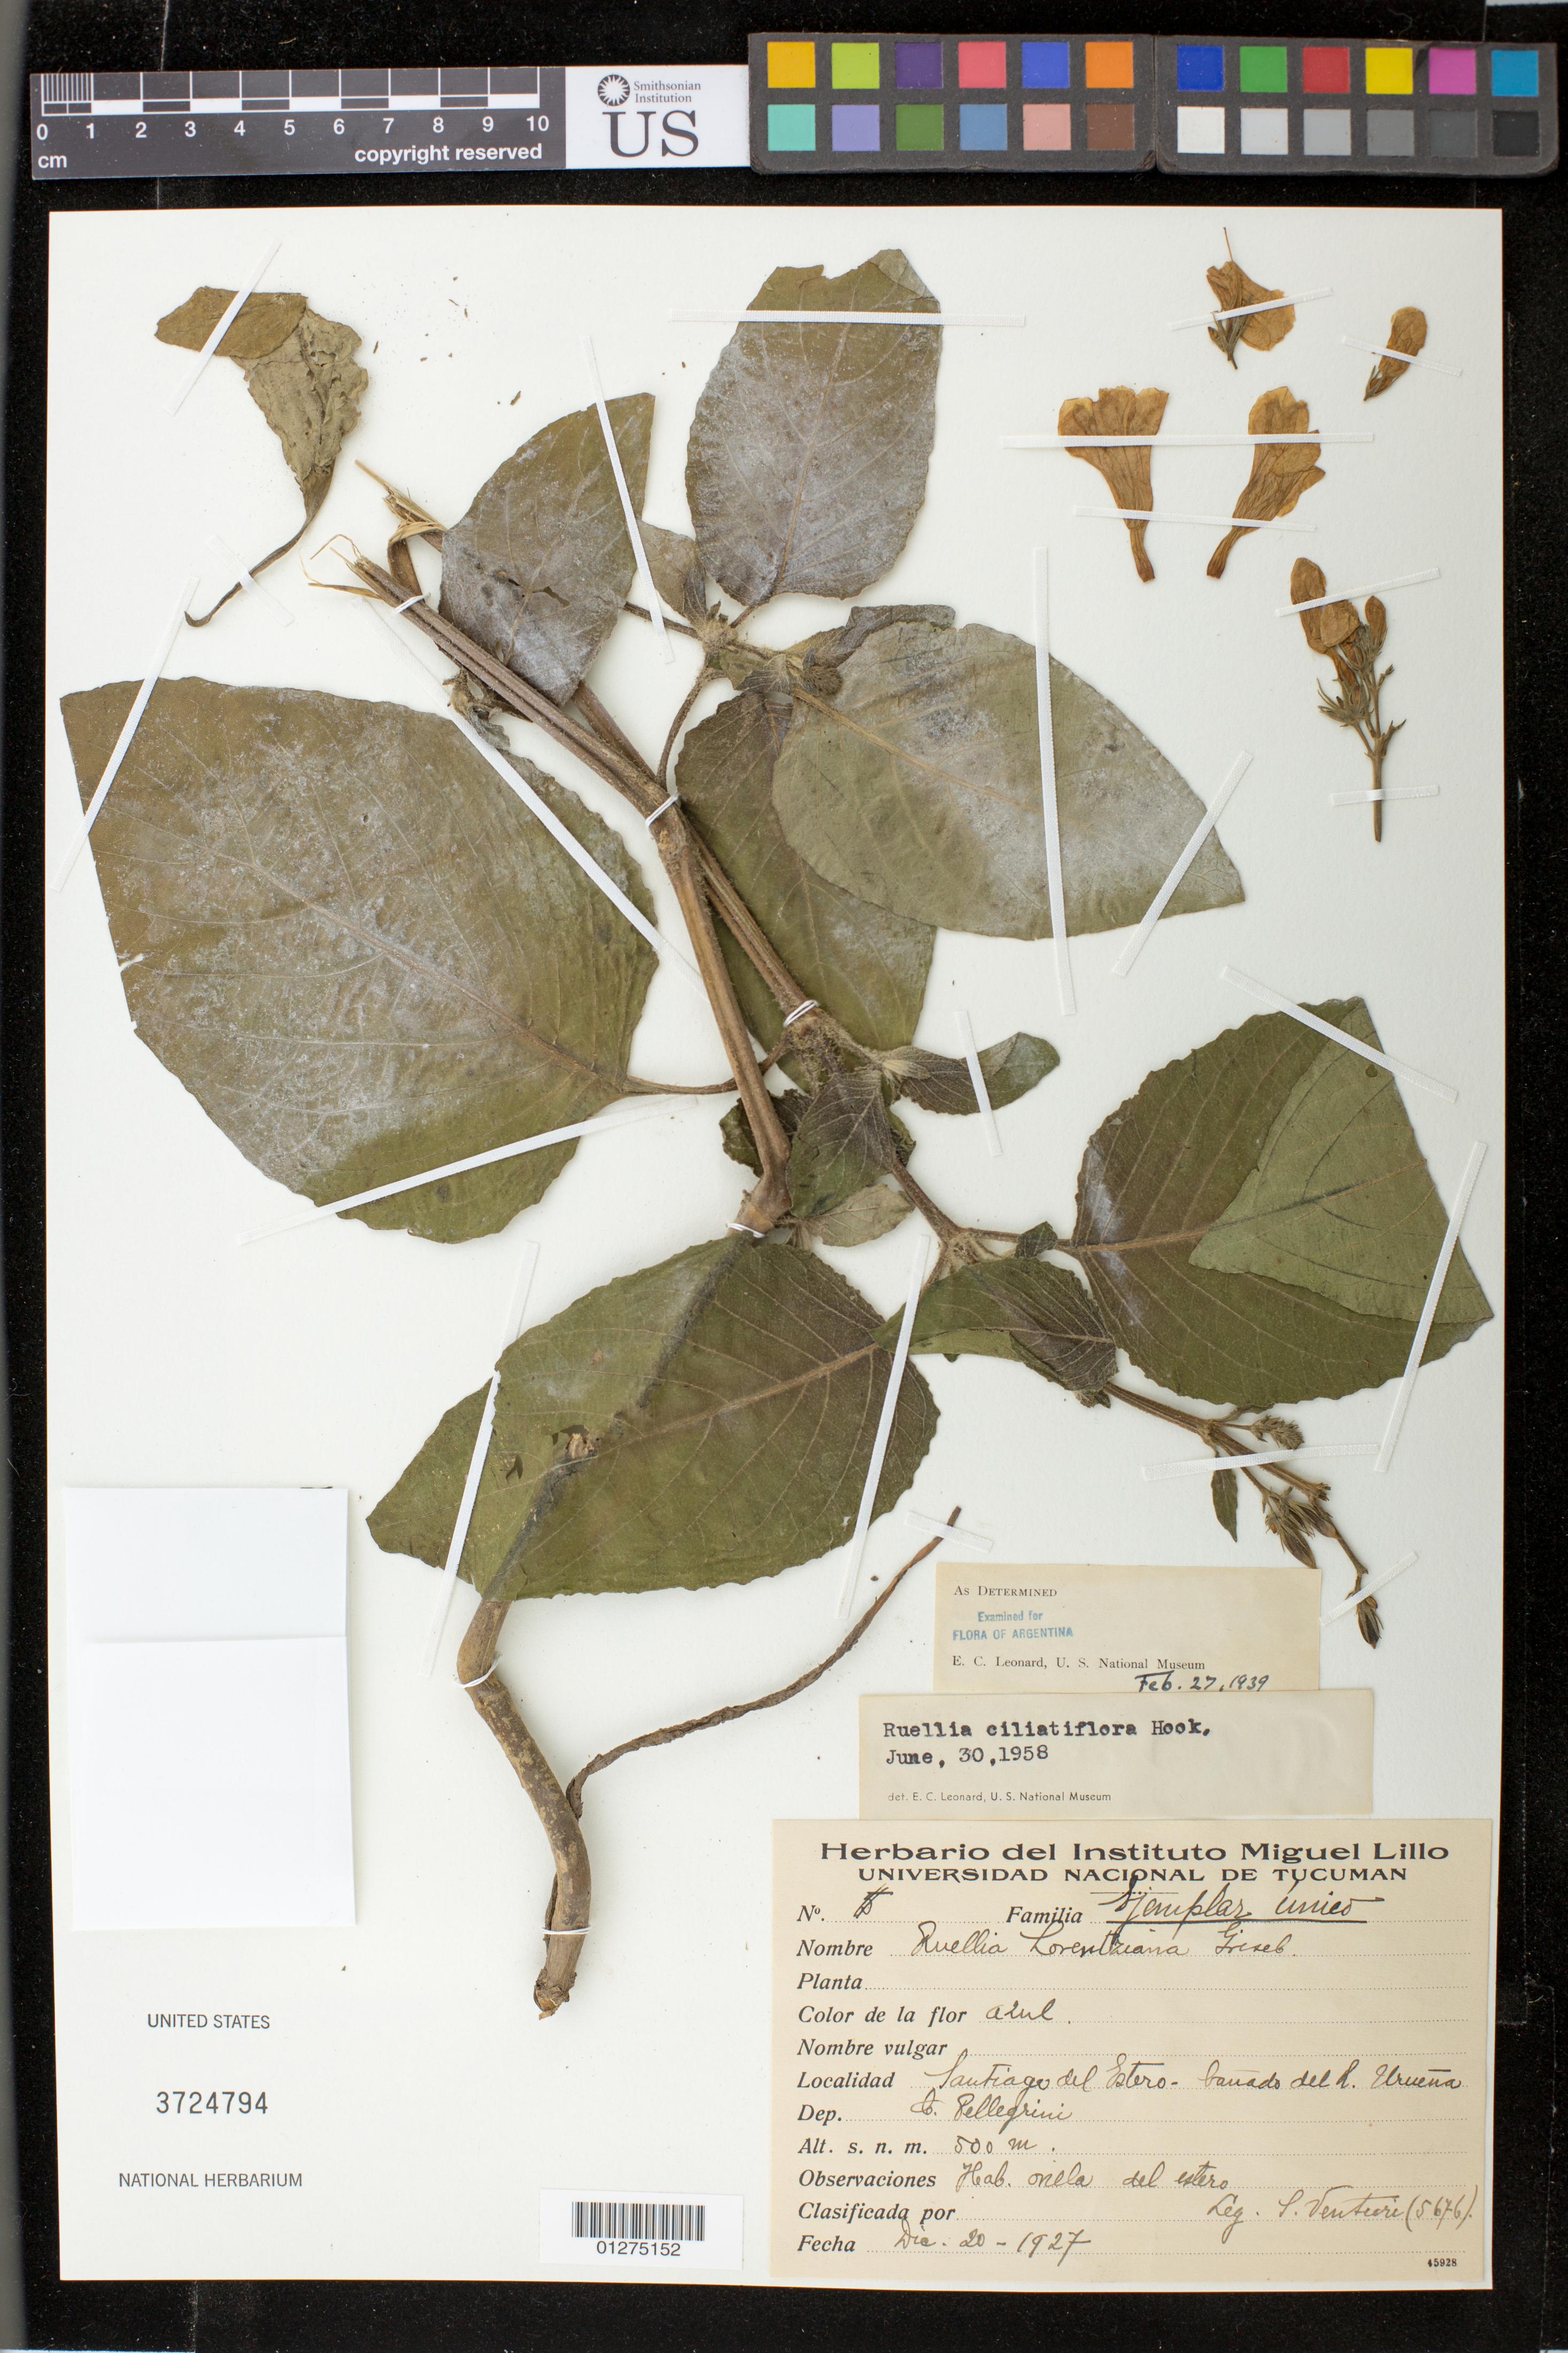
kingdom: Plantae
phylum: Tracheophyta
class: Magnoliopsida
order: Lamiales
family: Acanthaceae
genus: Ruellia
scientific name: Ruellia ciliatiflora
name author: Hook.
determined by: Leonard, Emery C., (US)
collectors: S. Venturi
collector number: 5676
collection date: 1927-12-20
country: Argentina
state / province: Santiago del Estero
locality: Santiago del Estero, Río Urueña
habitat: bañado del rio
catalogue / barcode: US 3724794